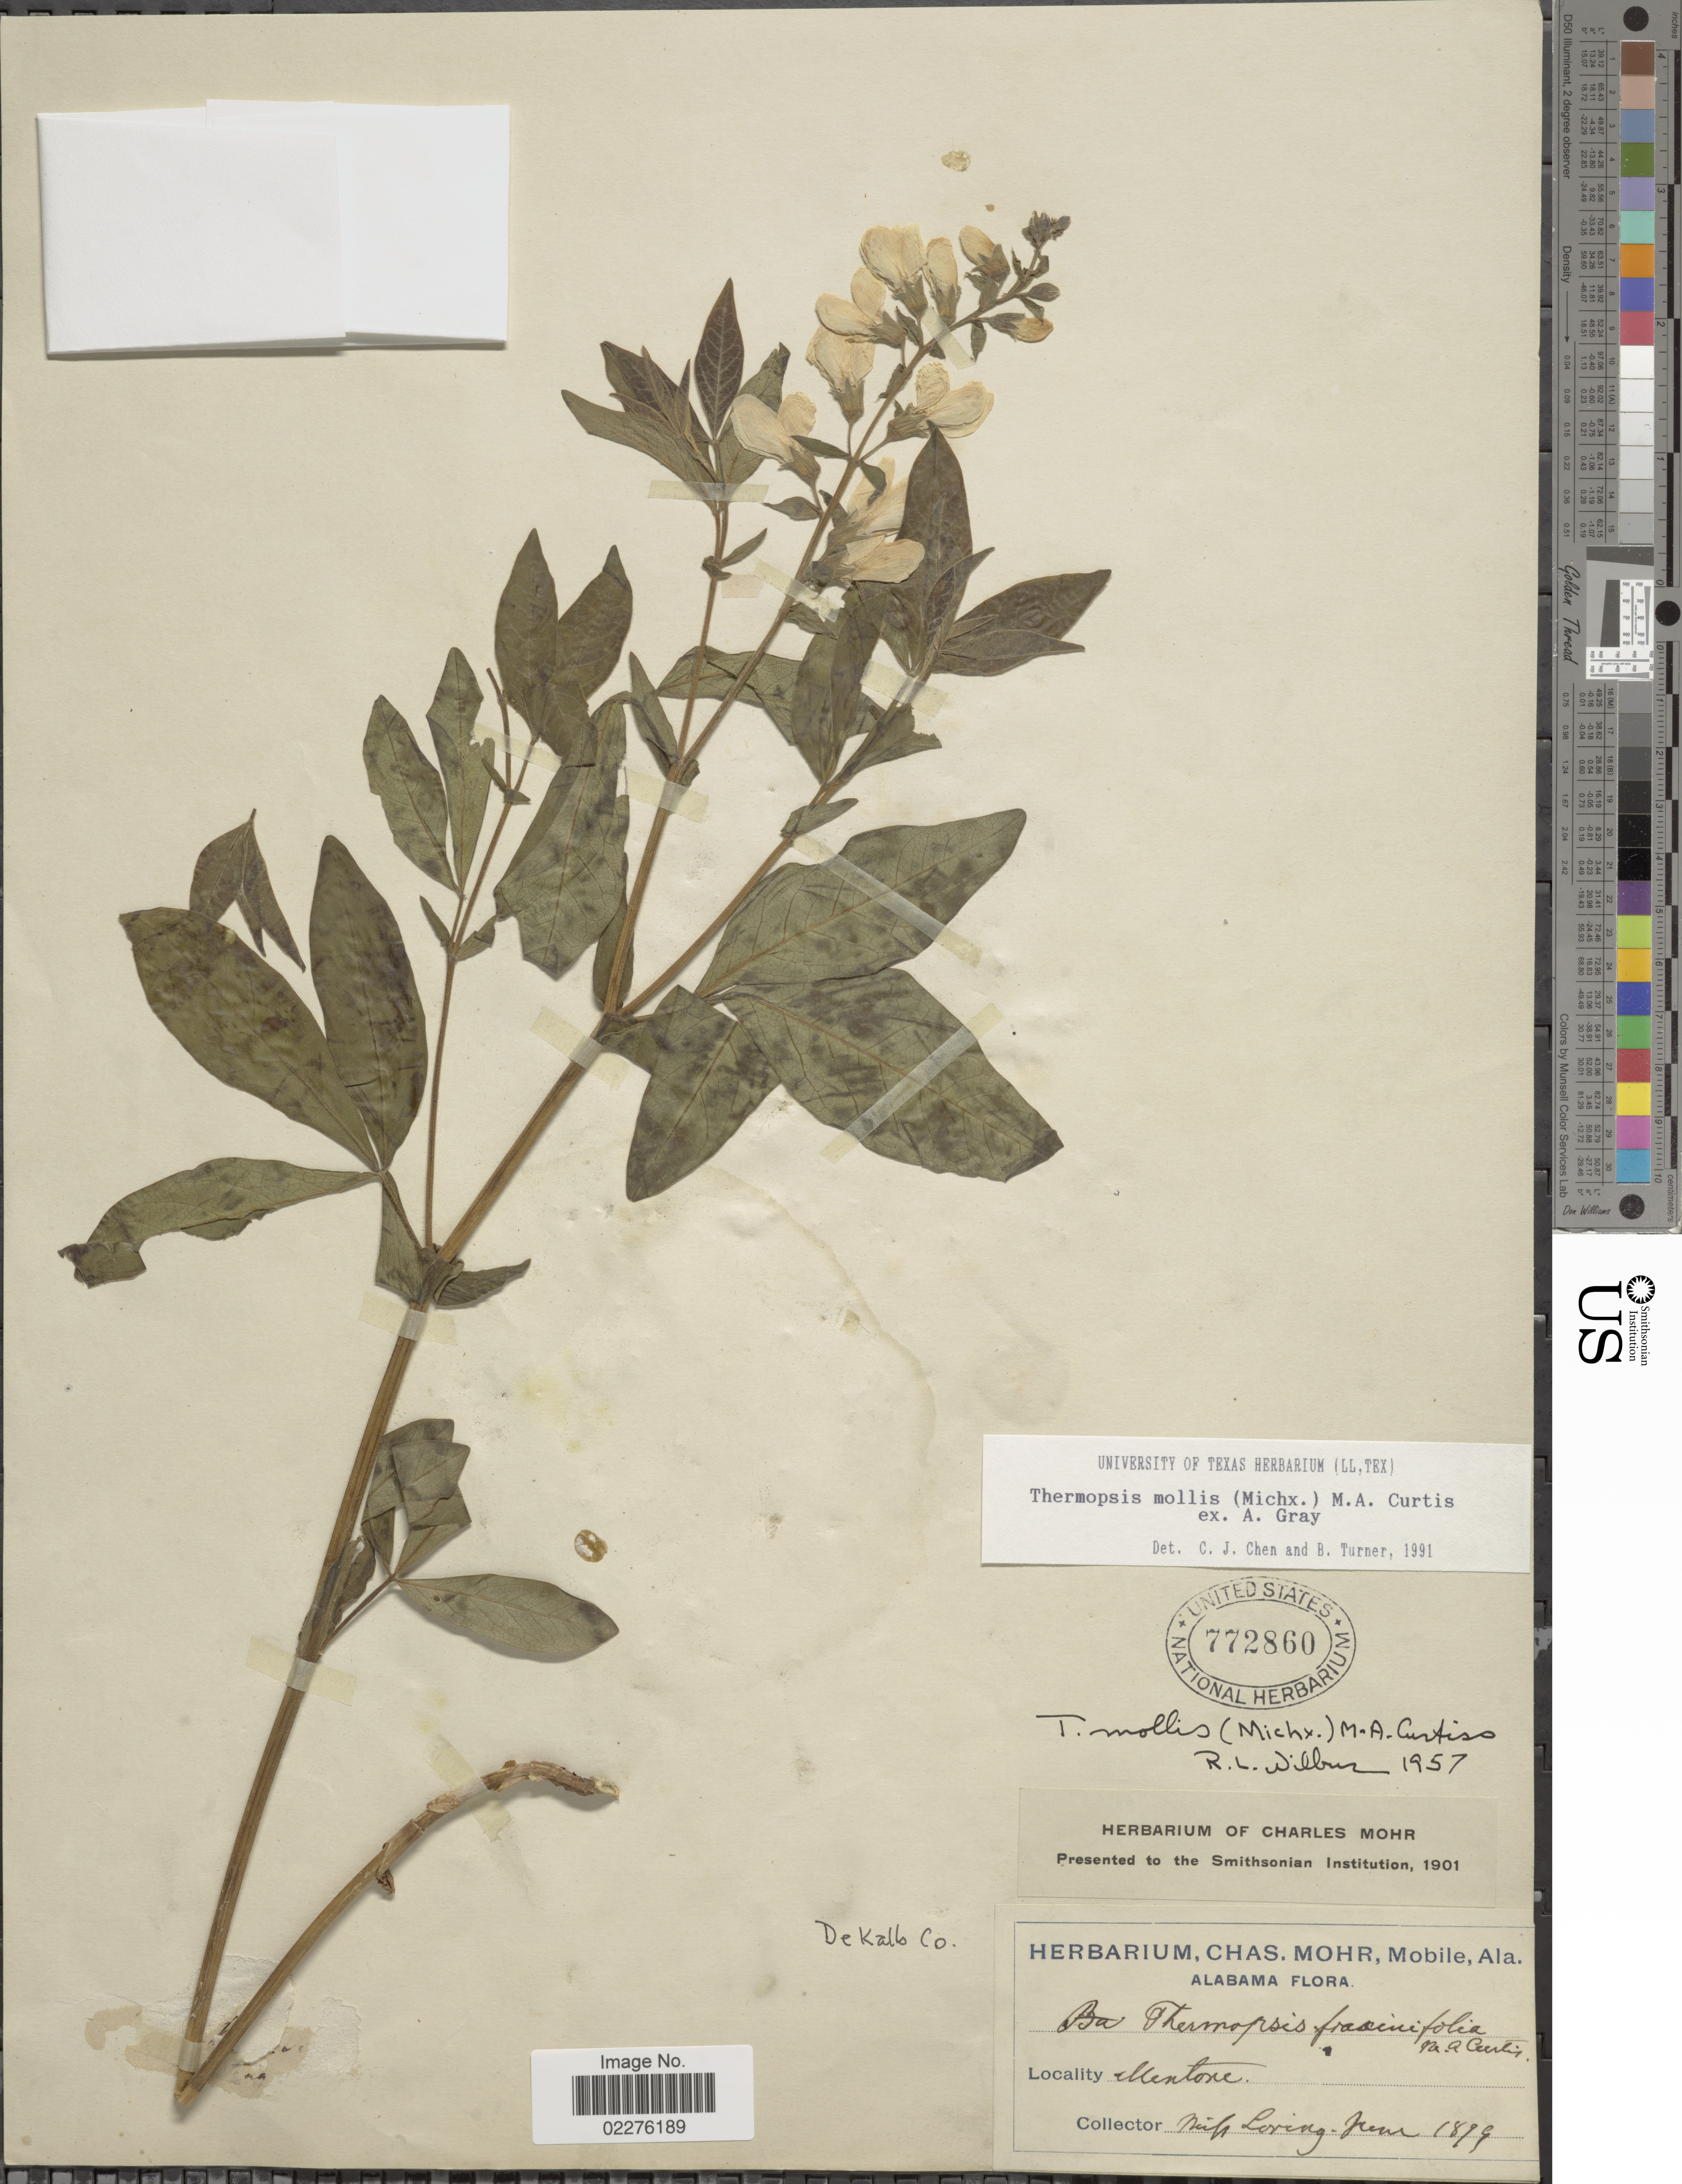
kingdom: Plantae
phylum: Tracheophyta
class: Magnoliopsida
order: Fabales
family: Fabaceae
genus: Thermopsis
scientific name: Thermopsis mollis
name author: (Michx.) M.A. Curtis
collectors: M. Loring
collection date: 1899-06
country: United States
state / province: Alabama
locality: Minstone, De Kalls Co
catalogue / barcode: US 772860